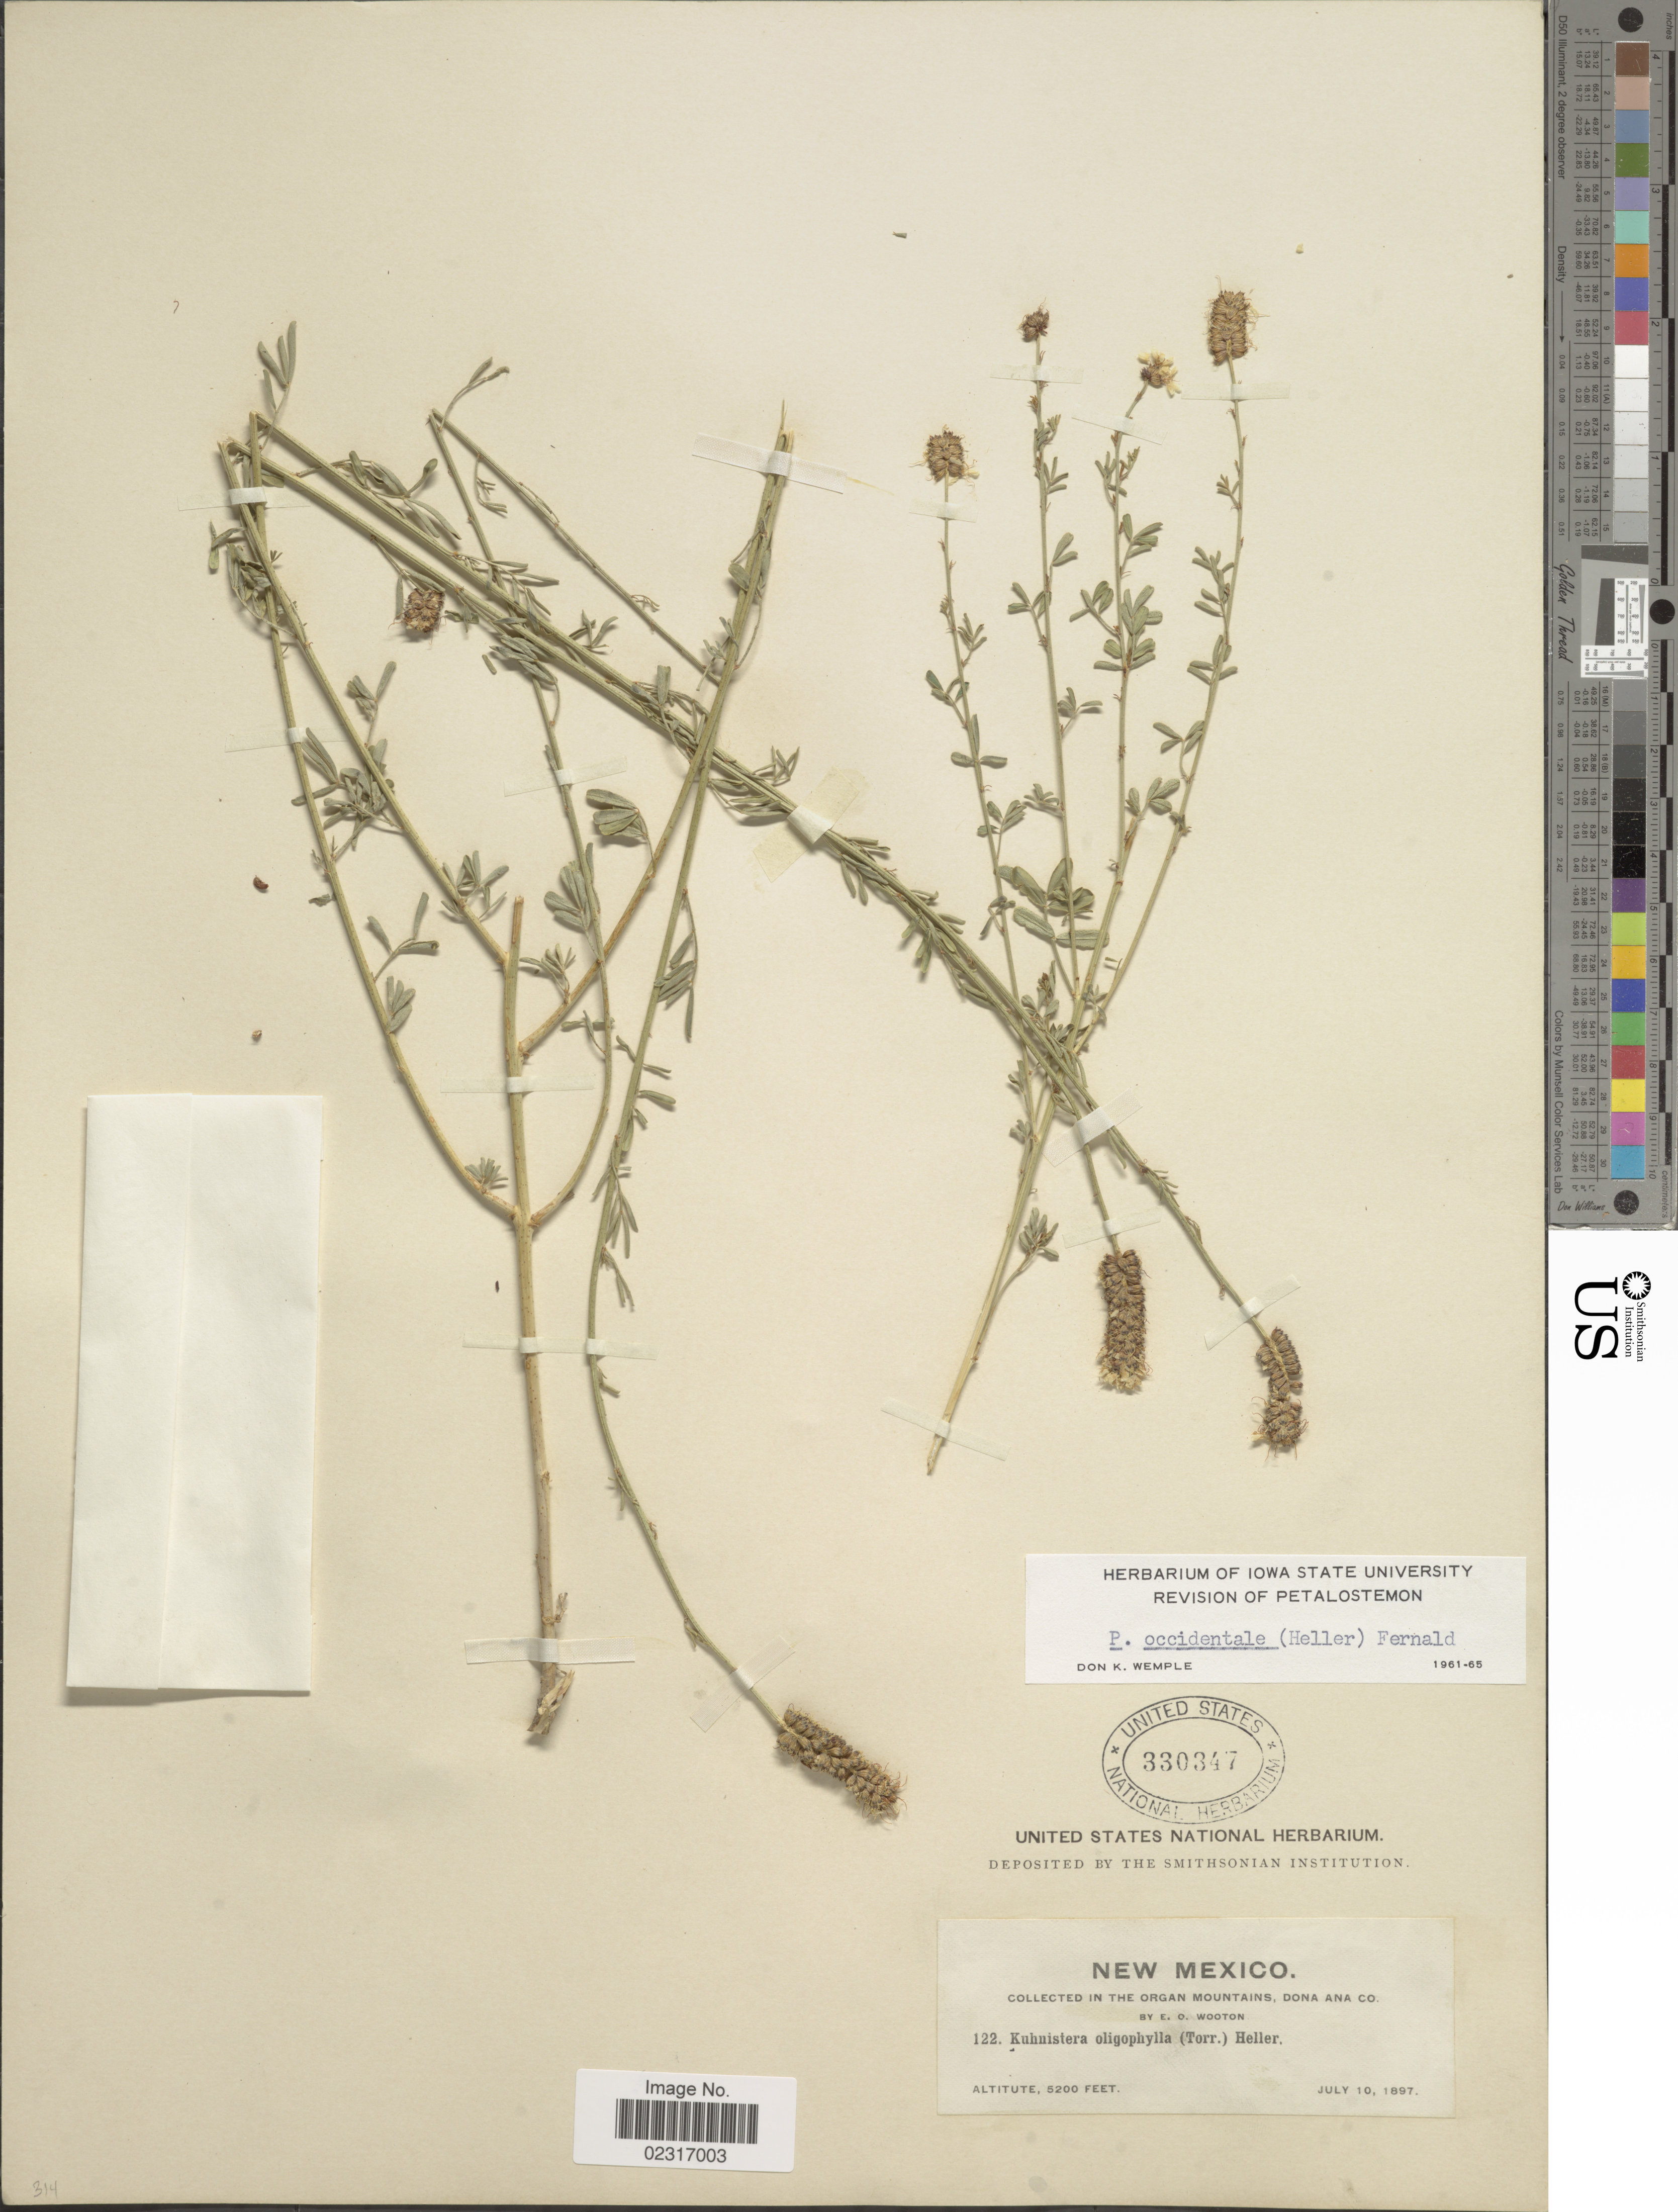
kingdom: Plantae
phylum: Tracheophyta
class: Magnoliopsida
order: Fabales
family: Fabaceae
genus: Dalea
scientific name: Dalea candida var. oligophylla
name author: (Torr) Shinners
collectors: E. O. Wooton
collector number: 122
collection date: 1897-07-10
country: United States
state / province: New Mexico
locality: The Organ Mountains, Dona Anan Co.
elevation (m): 1585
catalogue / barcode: US 330347